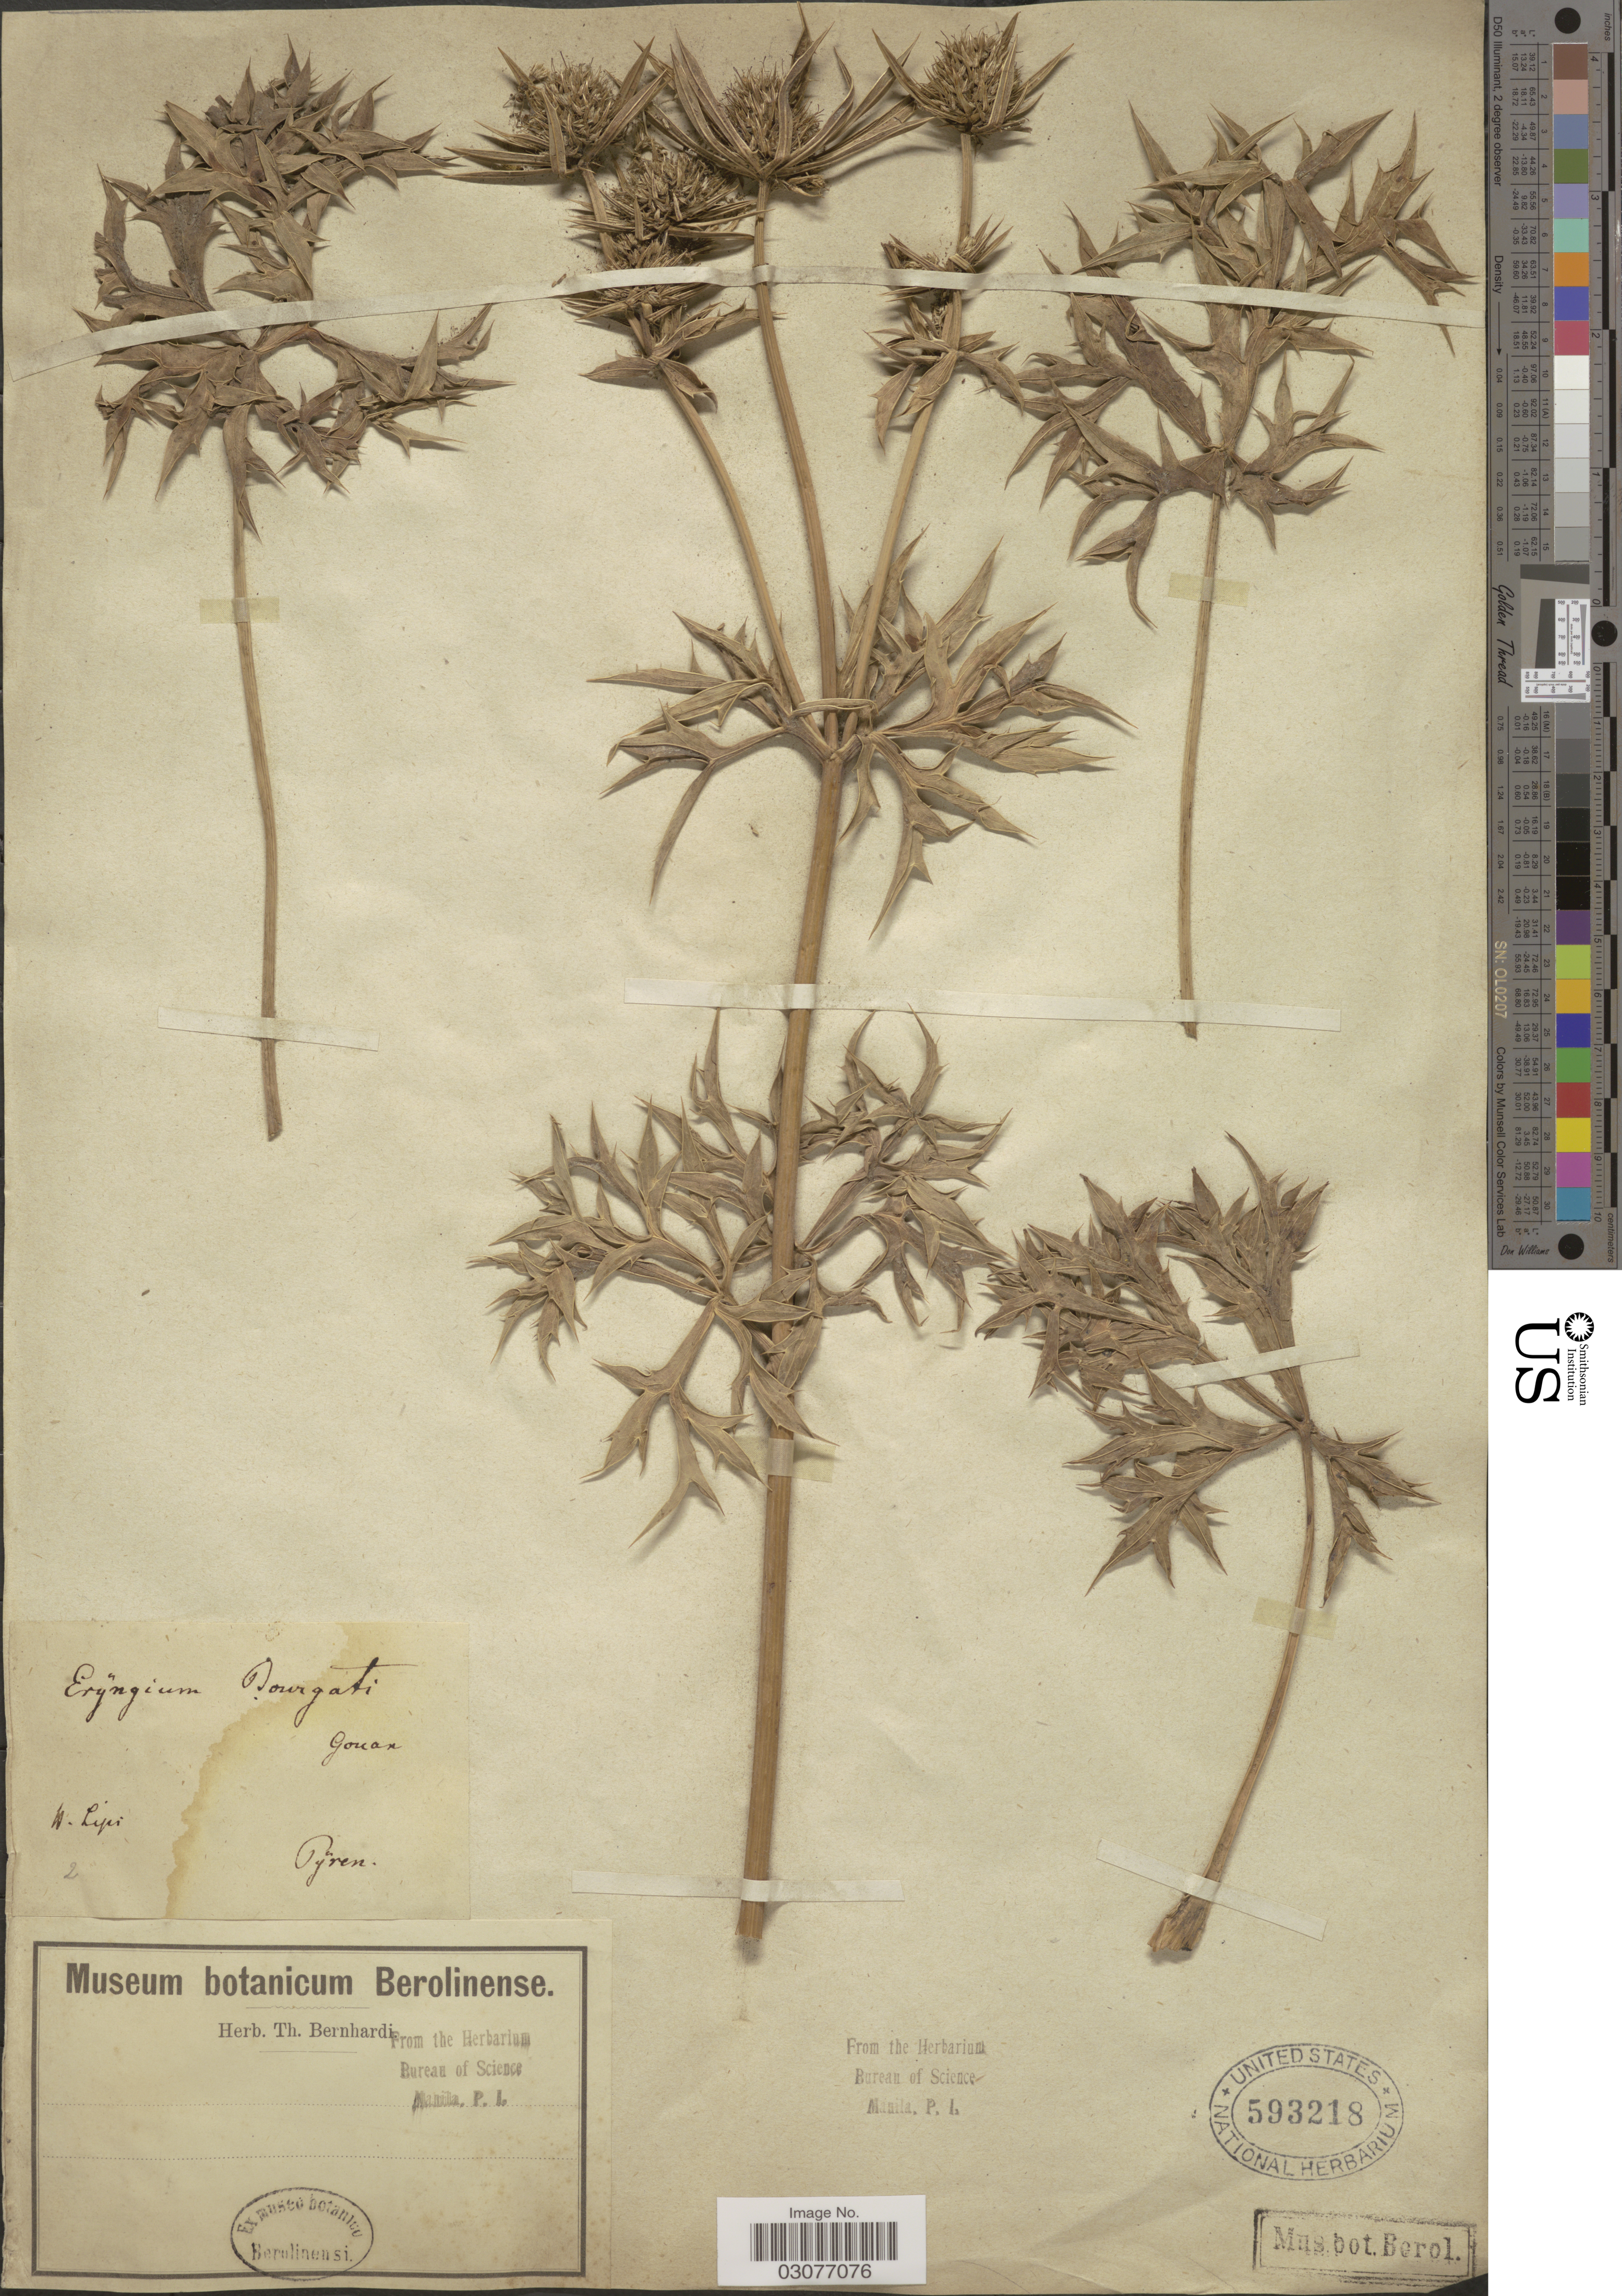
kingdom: Plantae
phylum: Tracheophyta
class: Magnoliopsida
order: Apiales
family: Apiaceae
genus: Eryngium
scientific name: Eryngium bourgatii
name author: Gouan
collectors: Ex herb. Th. Bernhardi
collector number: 2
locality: H. Lipi [interpreted]. Pÿren.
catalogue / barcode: US 593218